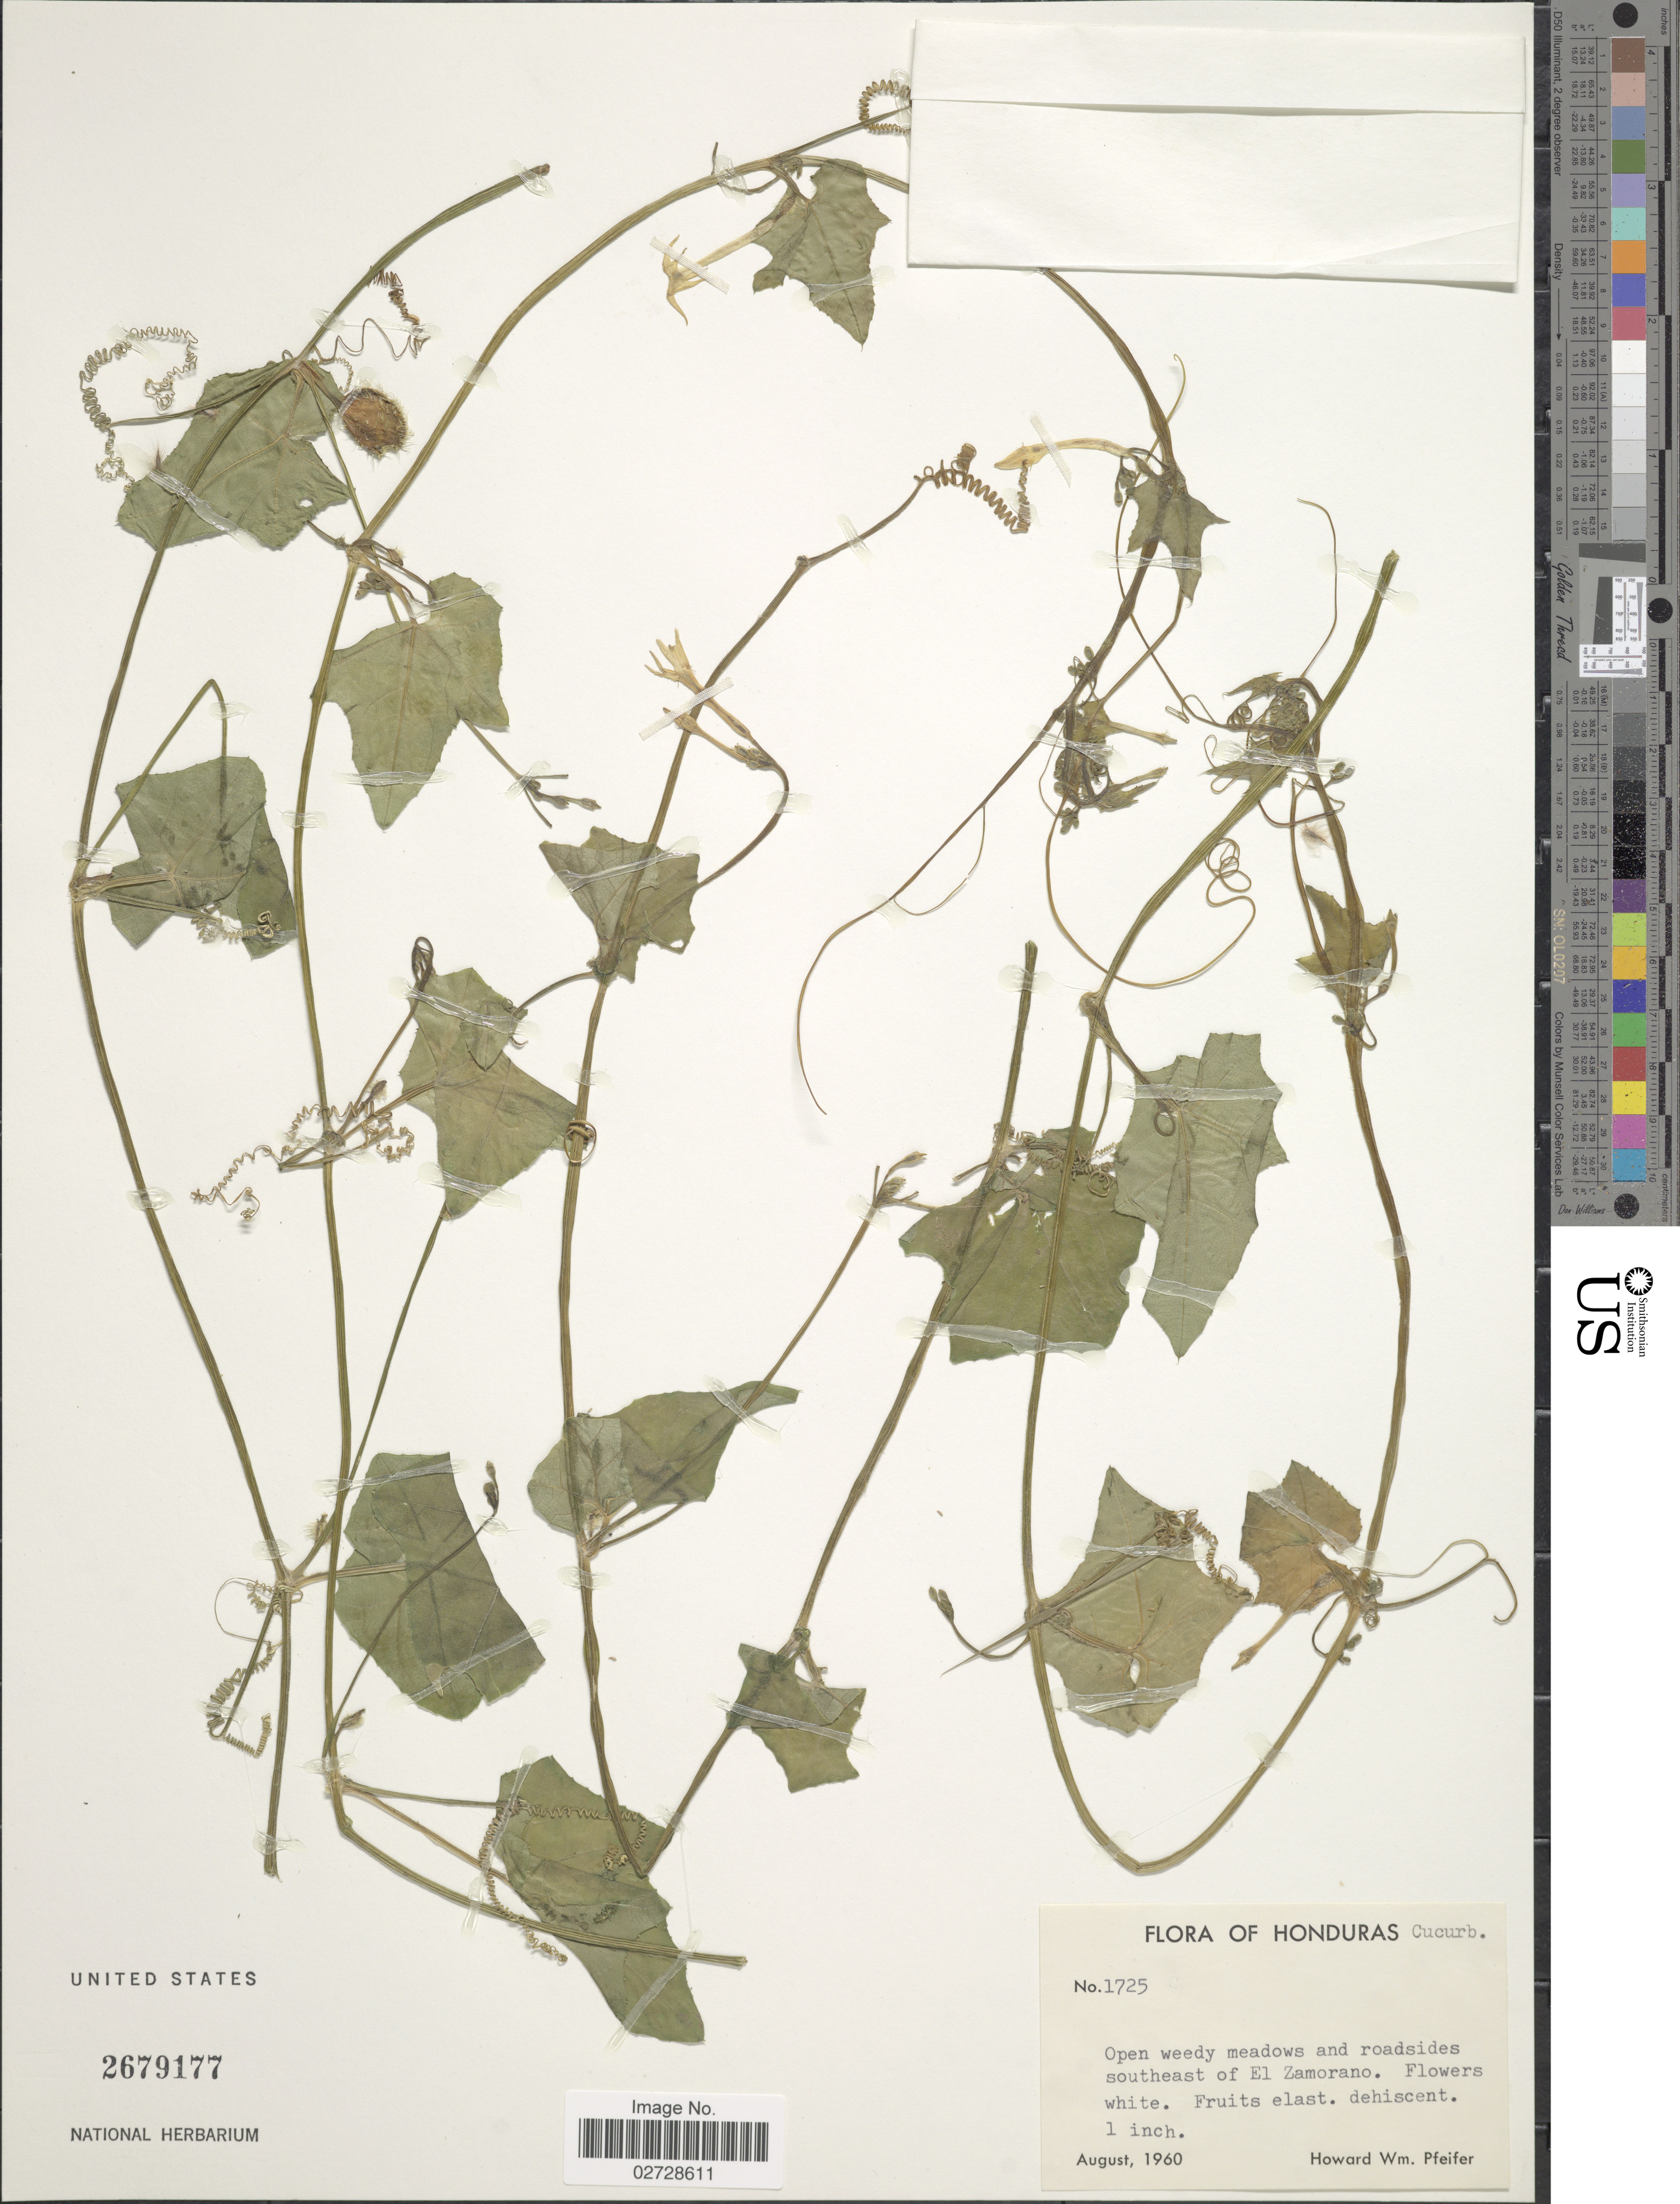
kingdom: Plantae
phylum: Tracheophyta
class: Magnoliopsida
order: Cucurbitales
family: Cucurbitaceae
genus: Cyclanthera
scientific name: Cyclanthera carthagenensis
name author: (Jacq.) H. Schaef. & S.S. Renner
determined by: Strong, Mark T., (BOT), Smithsonian Institution - National Museum of Natural History (UNITED STATES)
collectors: H. W. Pfeifer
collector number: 1725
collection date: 1960-08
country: Honduras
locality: Open weedy meadows and roadsides southeast of El Zamorano.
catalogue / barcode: US 2679177